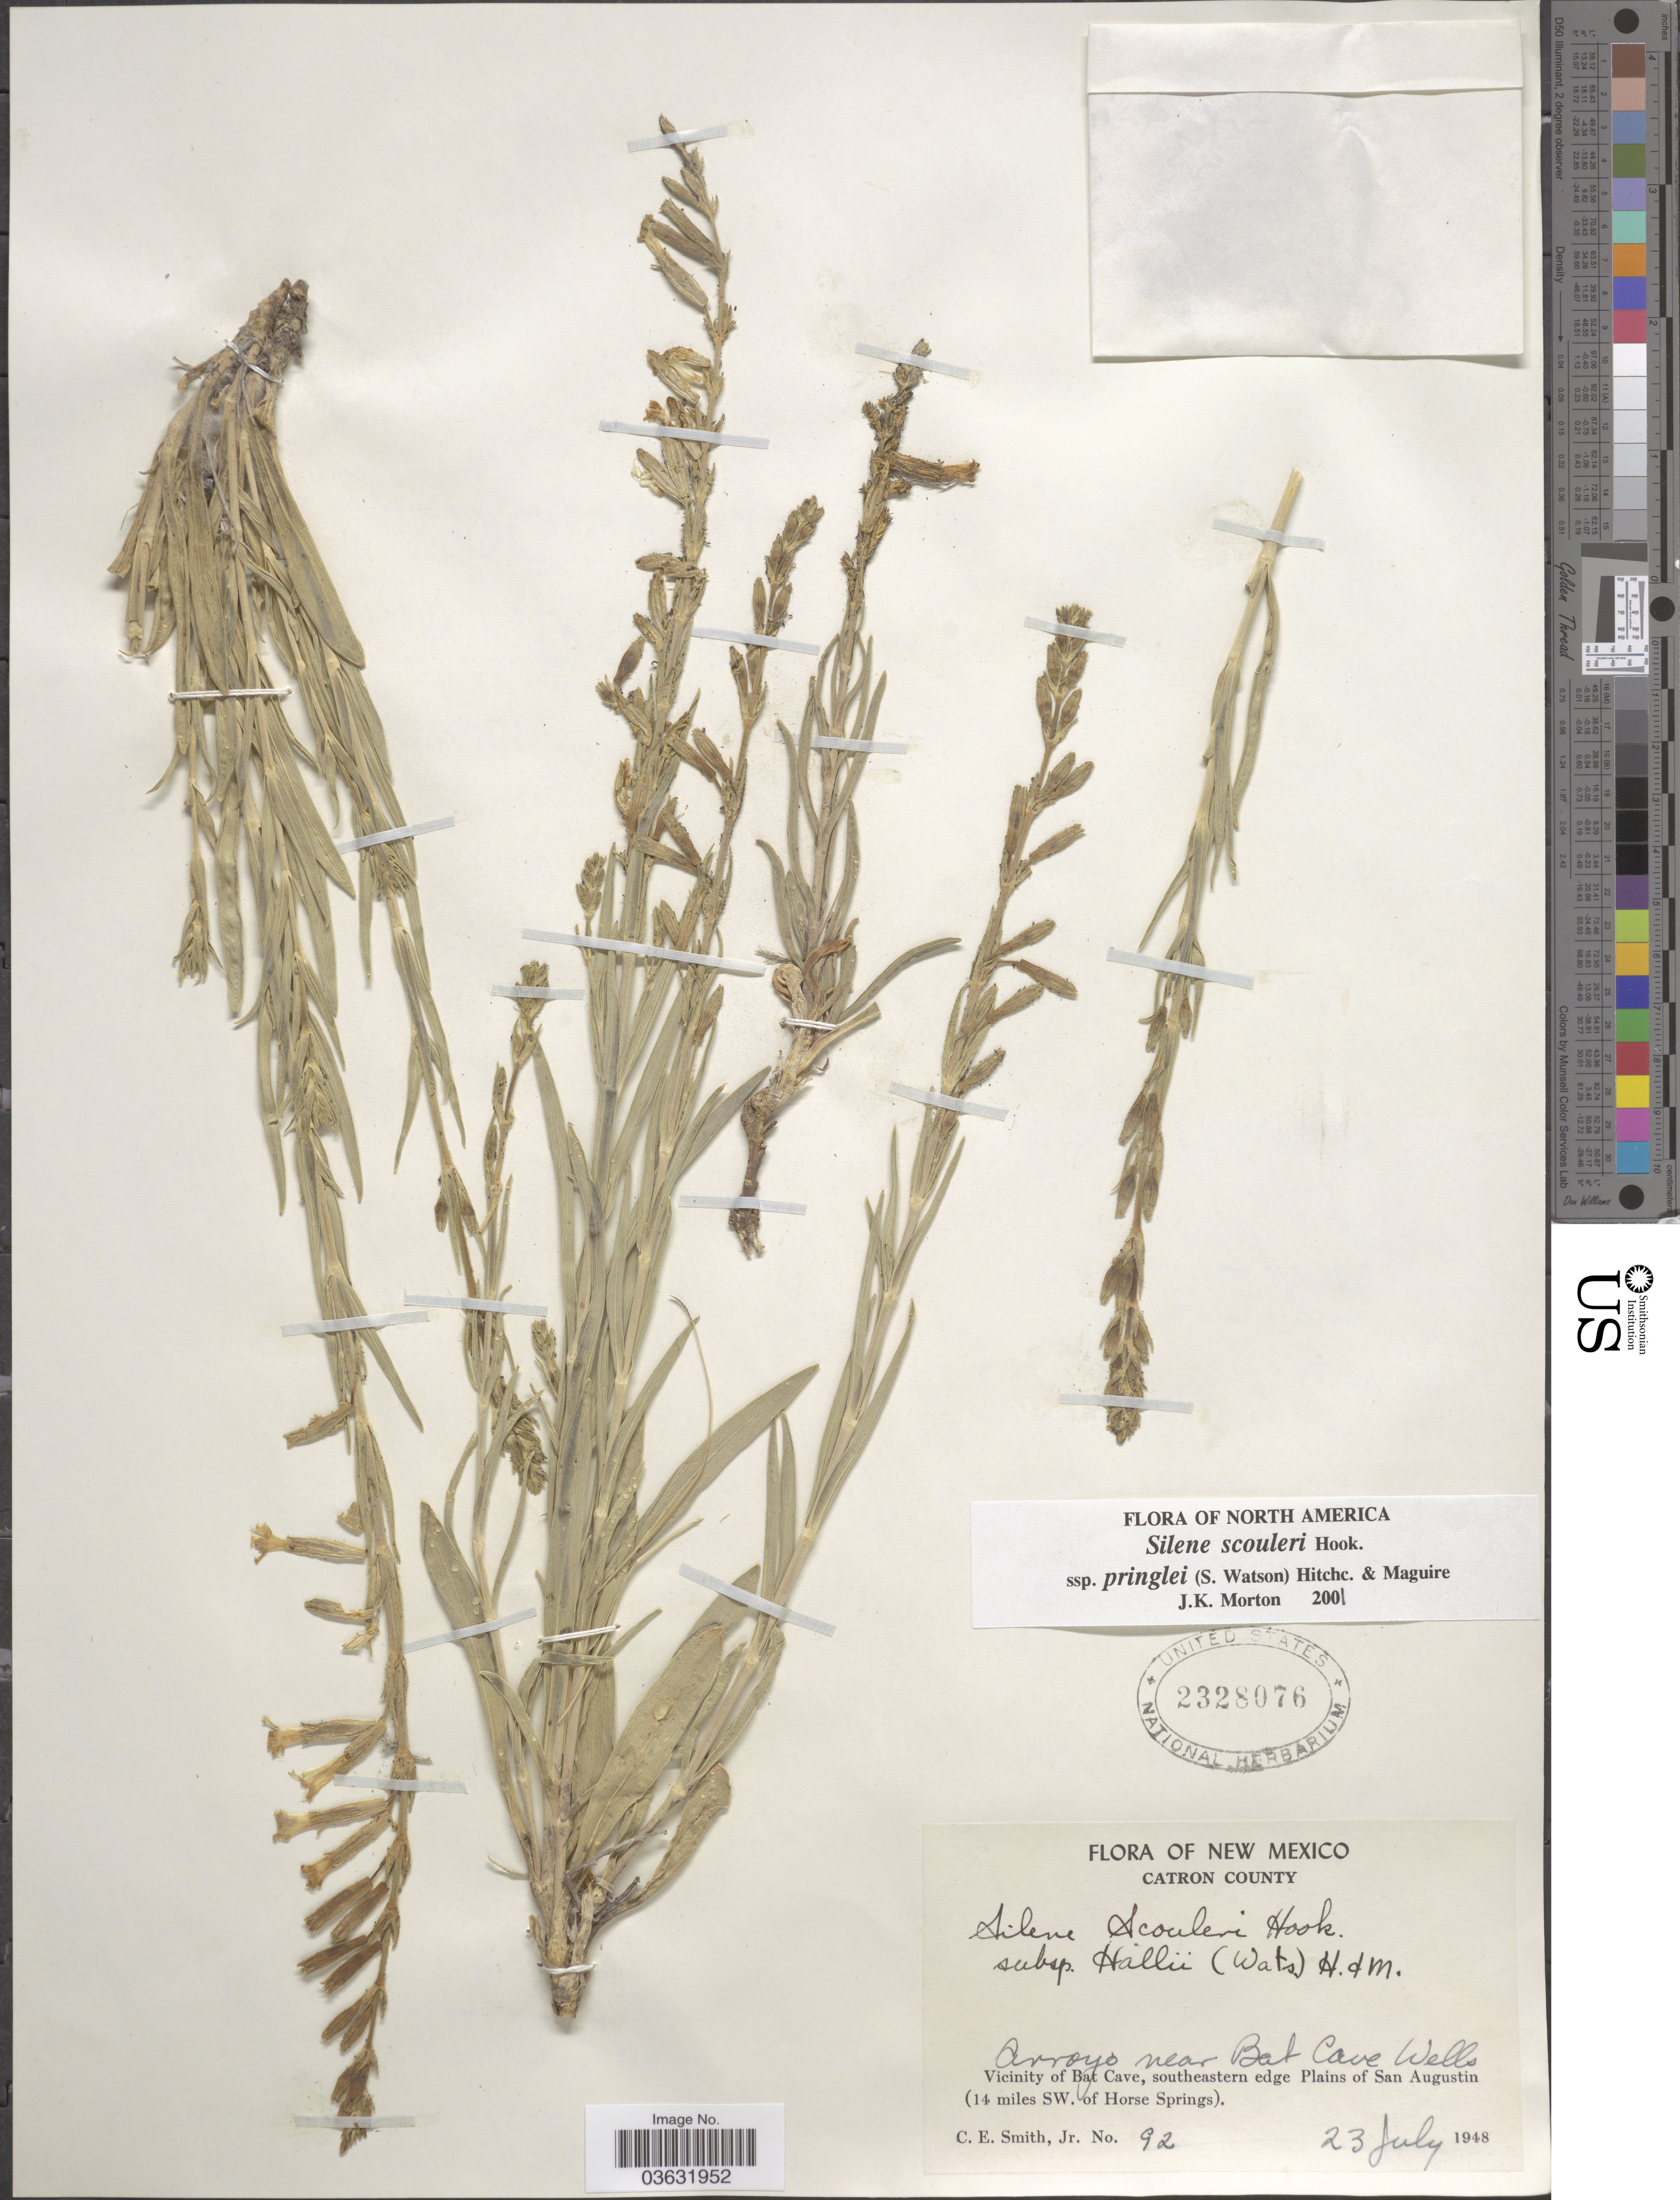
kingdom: Plantae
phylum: Tracheophyta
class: Magnoliopsida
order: Caryophyllales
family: Caryophyllaceae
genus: Silene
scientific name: Silene scouleri subsp. pringlei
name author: (S. Watson) C.L. Hitchc. & Maguire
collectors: C. E. Smith Jr.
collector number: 92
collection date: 1948-07-23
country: United States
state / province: New Mexico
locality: Catron County. Arroyo near Bat Cave Wells. Vicinity of Bat Cave, southeastern edge Plains of San Augustine (14 miles SW. of Horse Springs).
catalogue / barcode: US 2328076